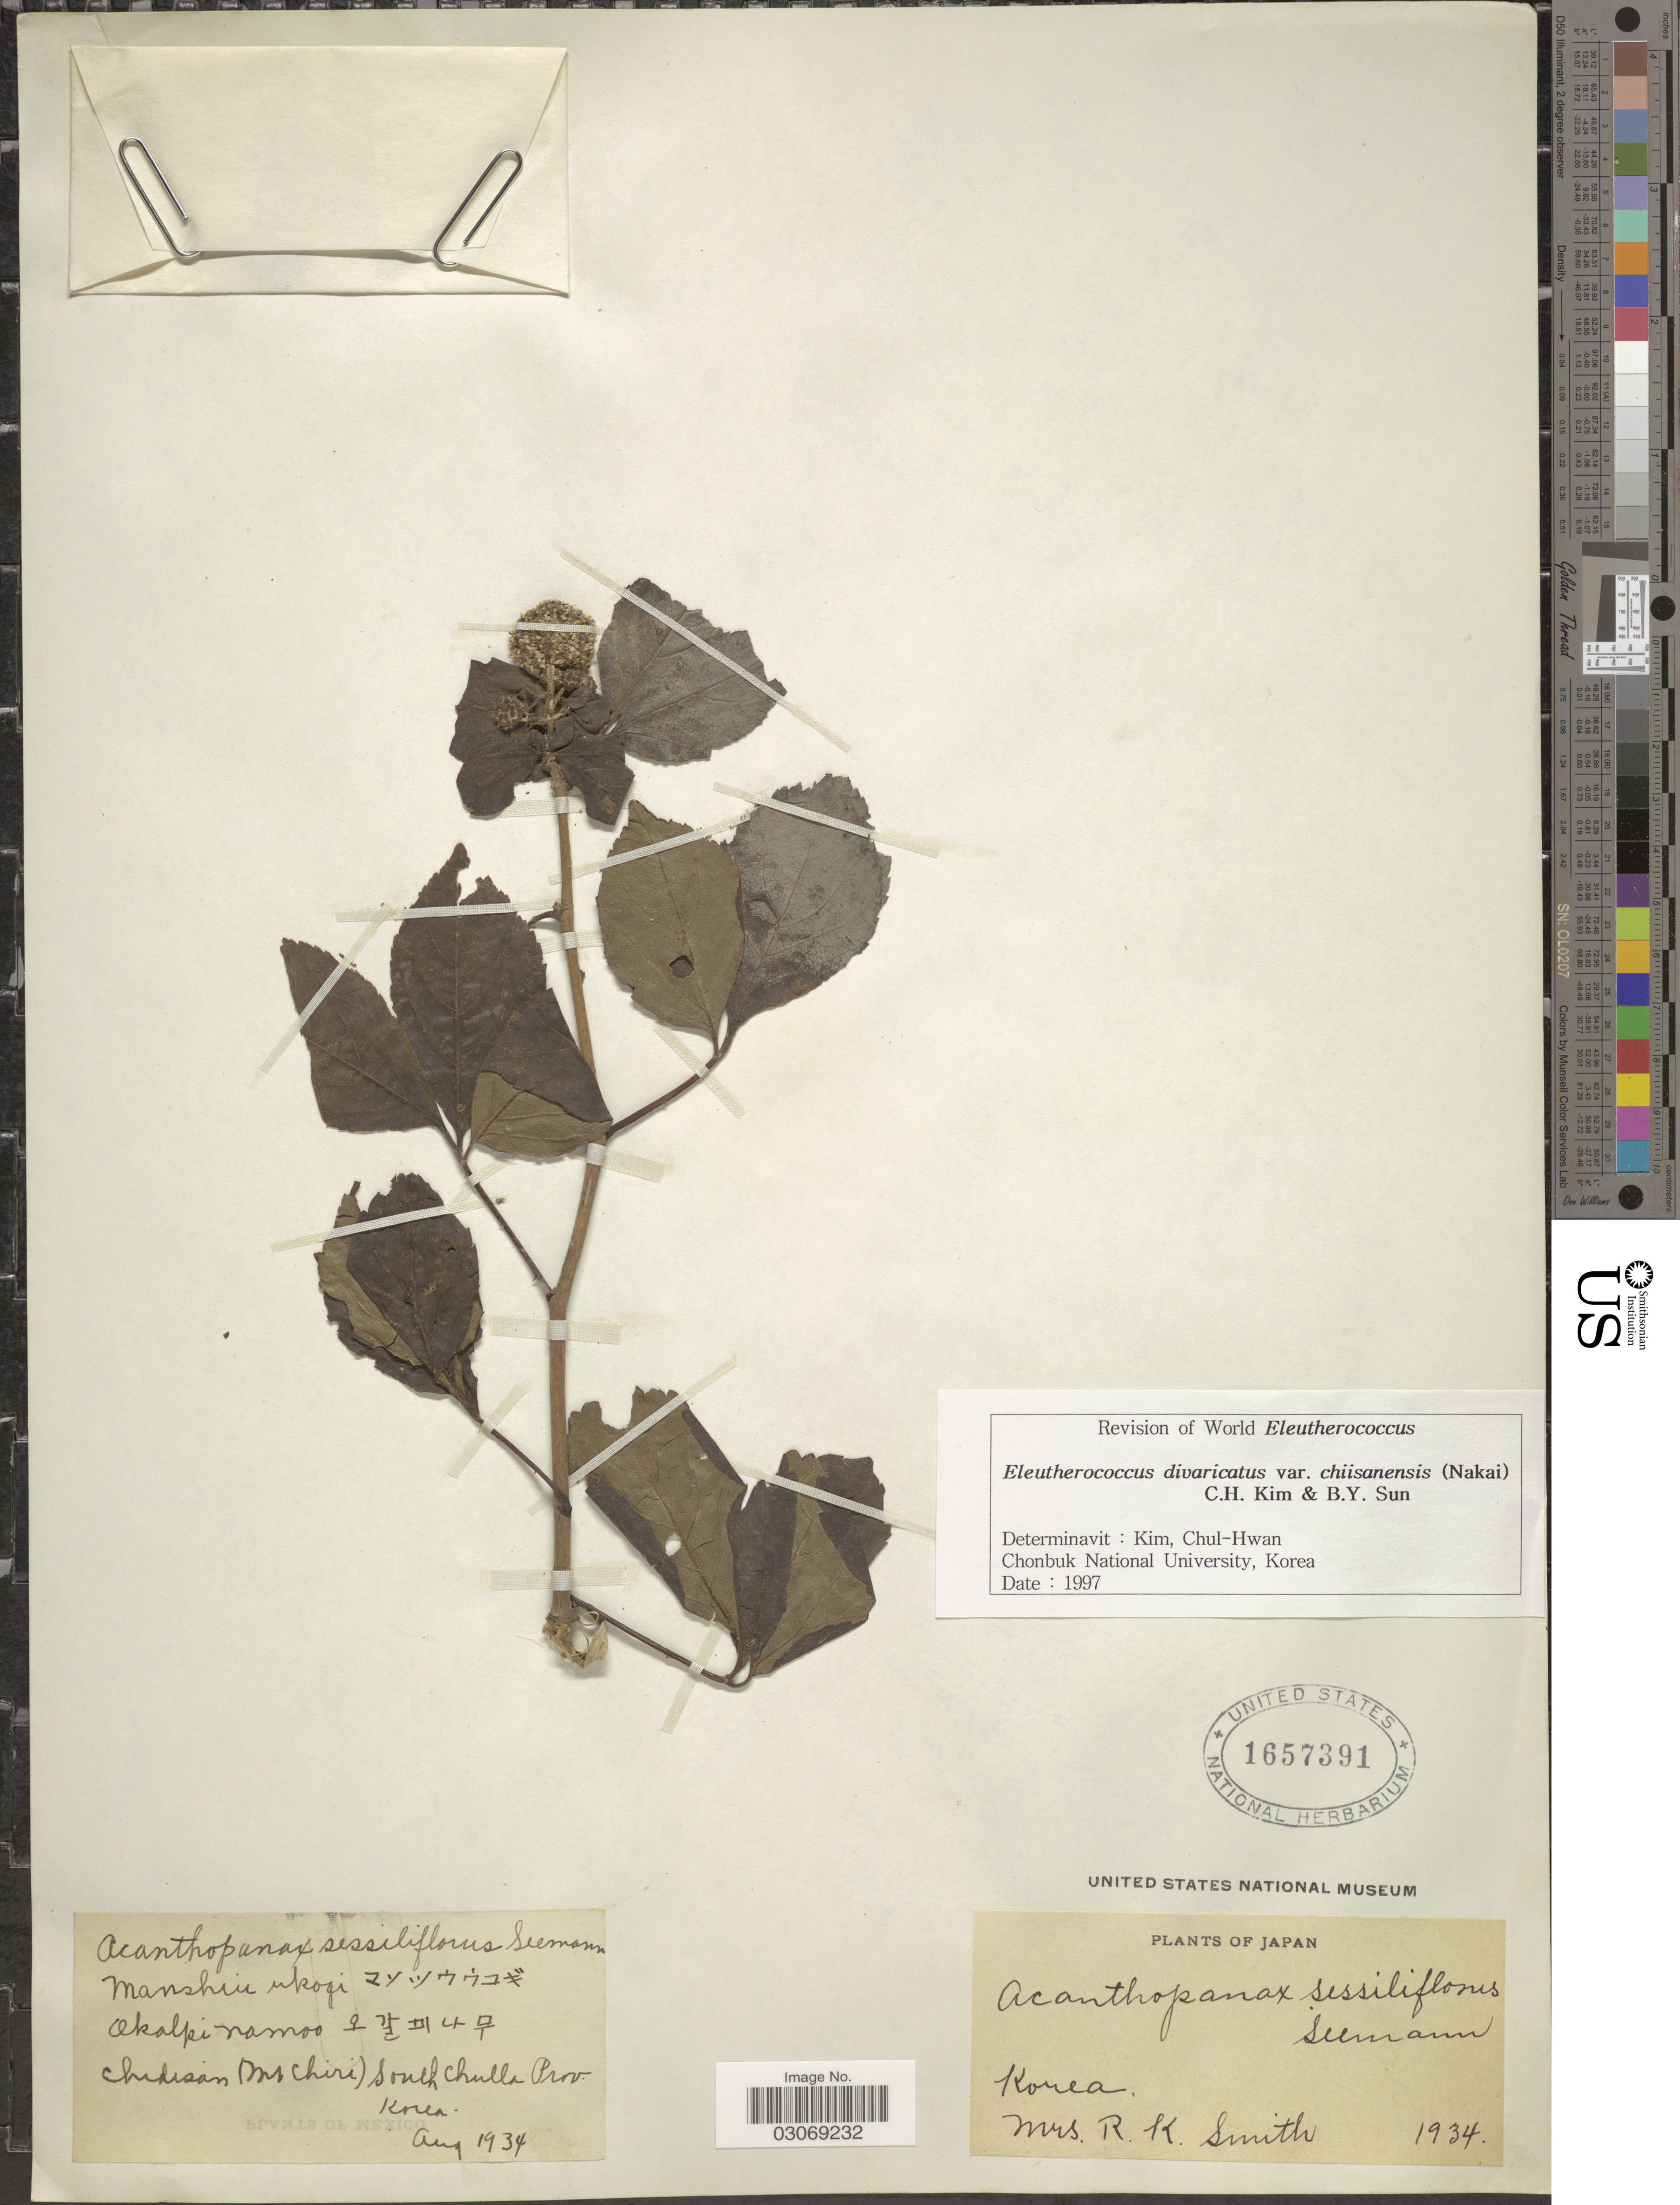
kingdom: Plantae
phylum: Tracheophyta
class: Magnoliopsida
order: Apiales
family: Araliaceae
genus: Eleutherococcus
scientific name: Eleutherococcus divaricatus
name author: (Siebold & Zucc.) S.Y. Hu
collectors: Mrs. R. K. Smith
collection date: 1934-08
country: South Korea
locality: Chidisan (Mt. Chiri) south Chulla Prov.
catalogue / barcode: US 1657391